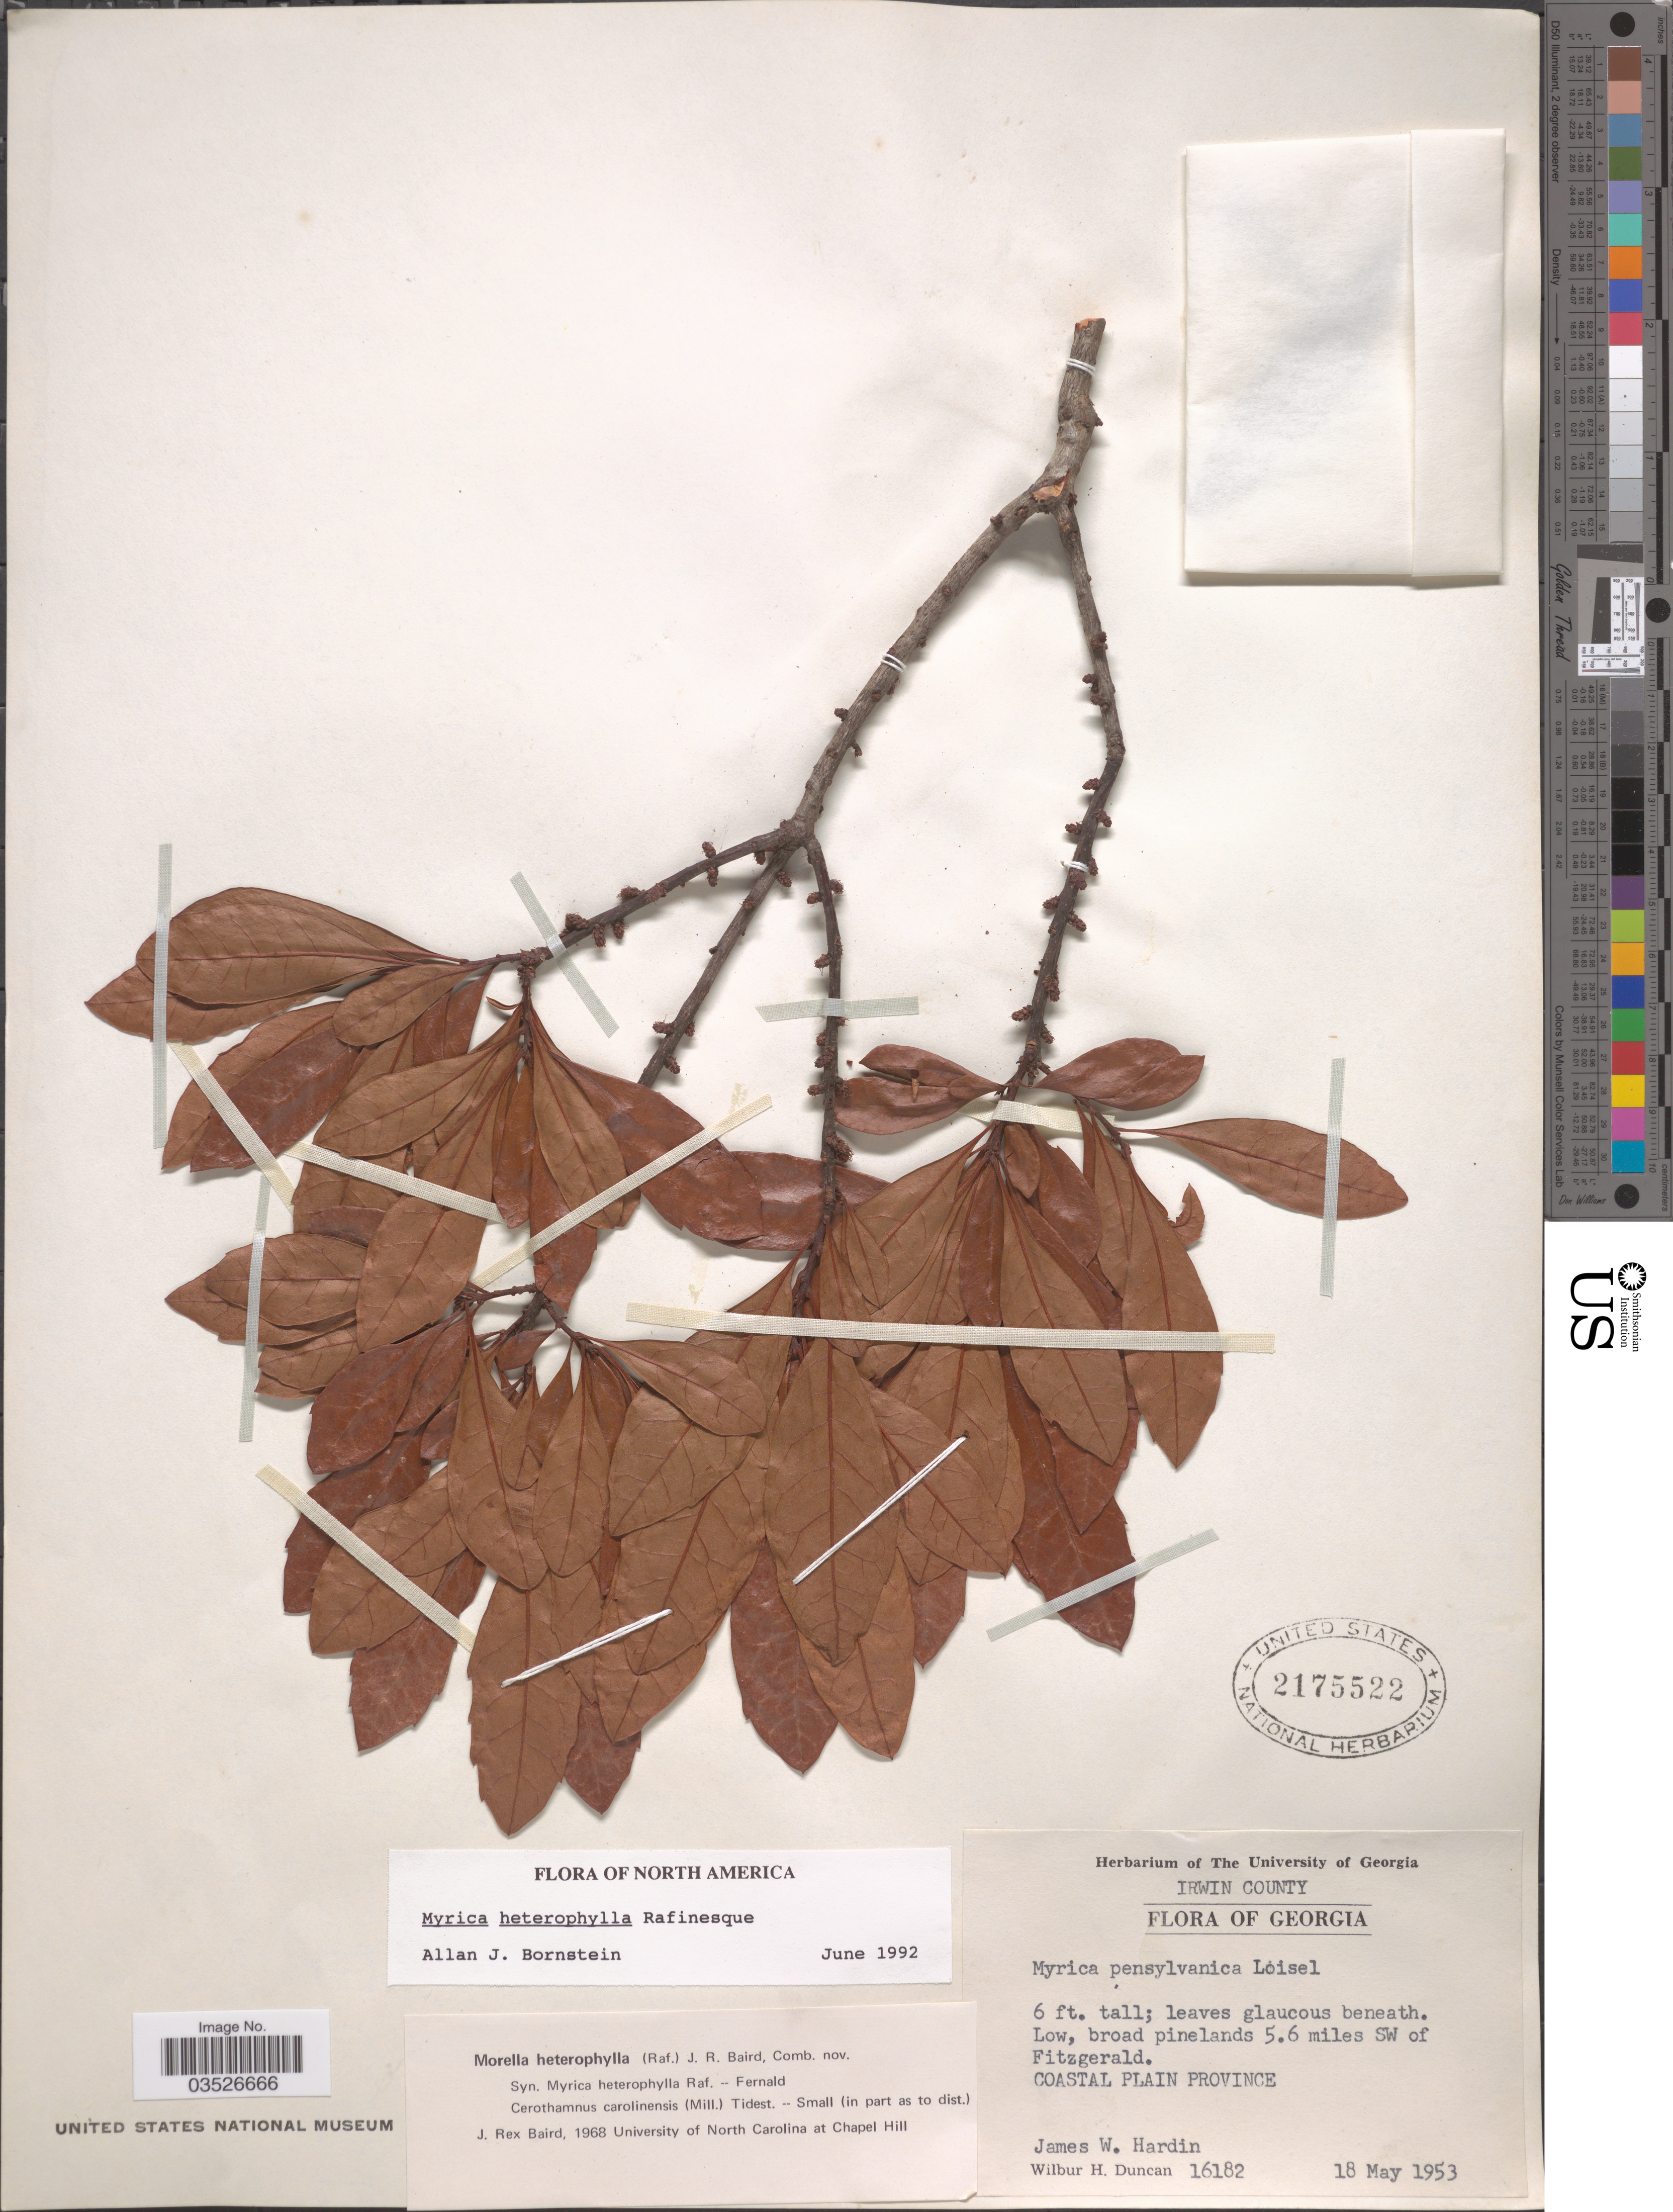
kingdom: Plantae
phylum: Tracheophyta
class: Magnoliopsida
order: Fagales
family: Myricaceae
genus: Morella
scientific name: Morella caroliniensis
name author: (Mill.) Small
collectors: J. W. Hardin & W. H. Duncan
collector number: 16182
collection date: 1953-05-18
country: United States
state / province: Georgia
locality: Irwin County. 5.6 miles SW of Fitzgerald. Coastal Plain Province.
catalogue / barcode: US 2175522